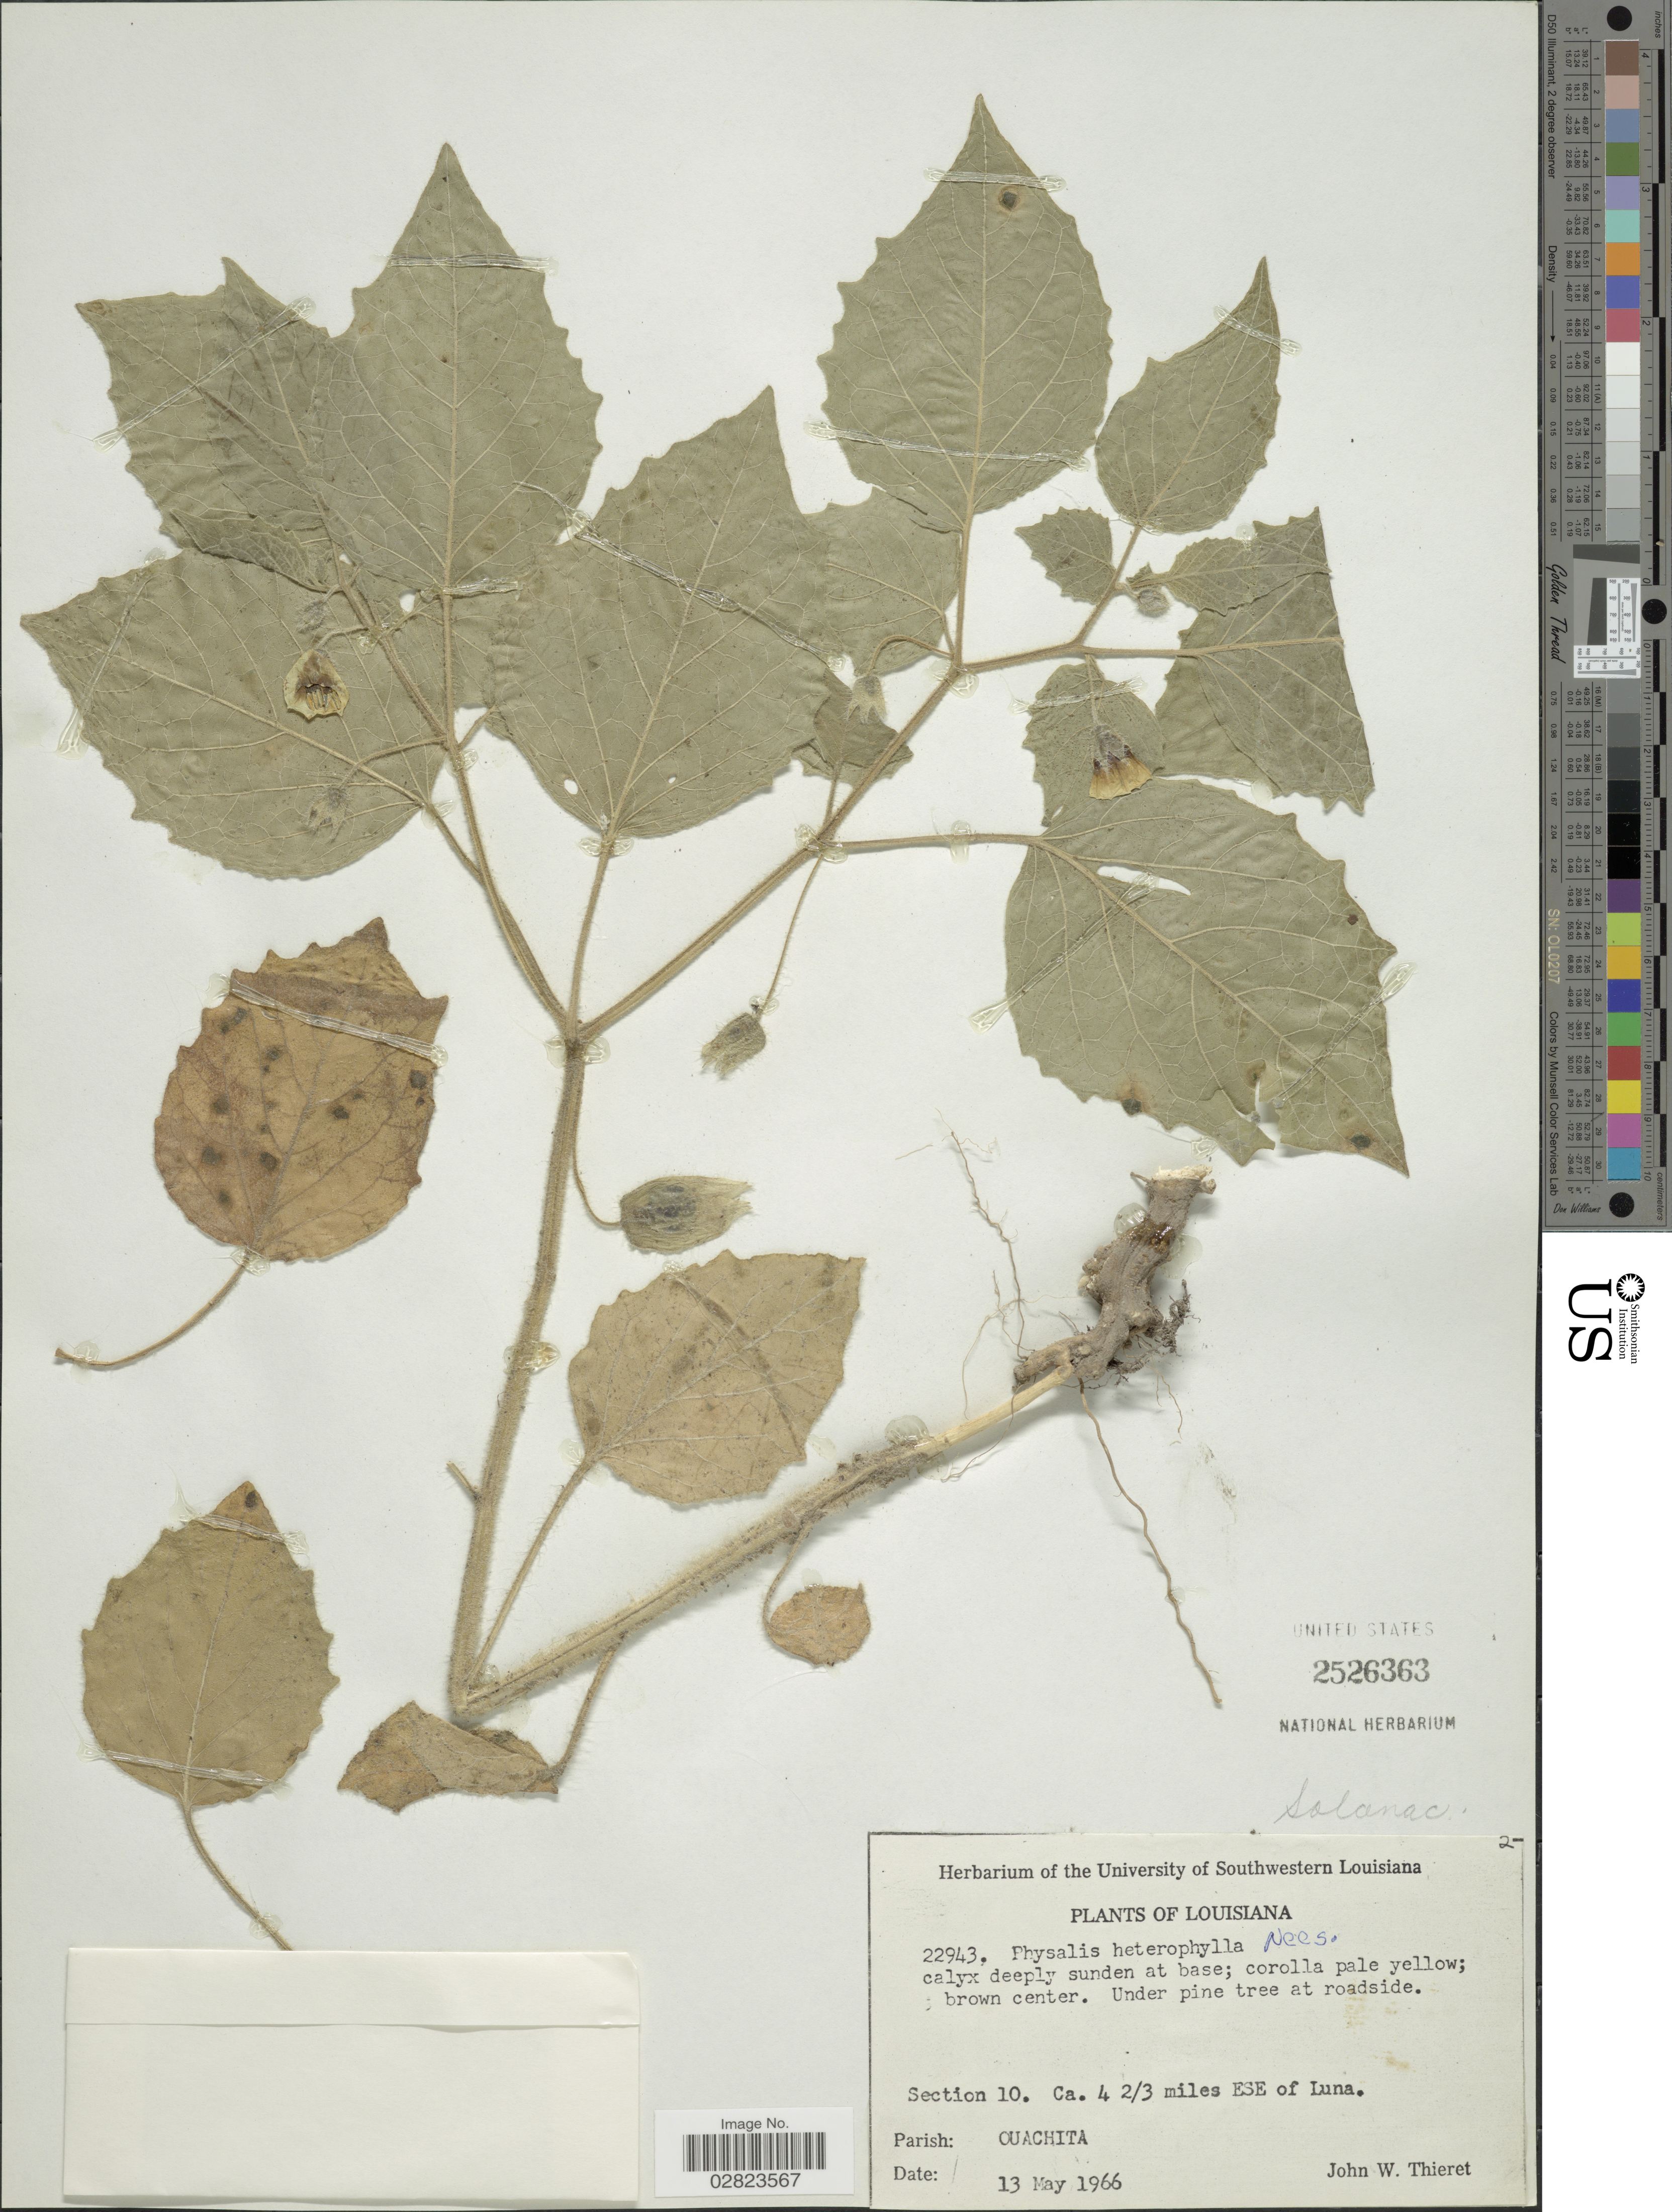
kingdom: Plantae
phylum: Tracheophyta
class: Magnoliopsida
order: Solanales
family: Solanaceae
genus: Physalis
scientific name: Physalis heterophylla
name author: Nees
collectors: J. W. Thieret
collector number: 22943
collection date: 1966-05-13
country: United States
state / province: Louisiana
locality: Section 10. Ca. 4 2/3 miles ESE of Luna. Parish: Ouachita.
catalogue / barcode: US 2526363